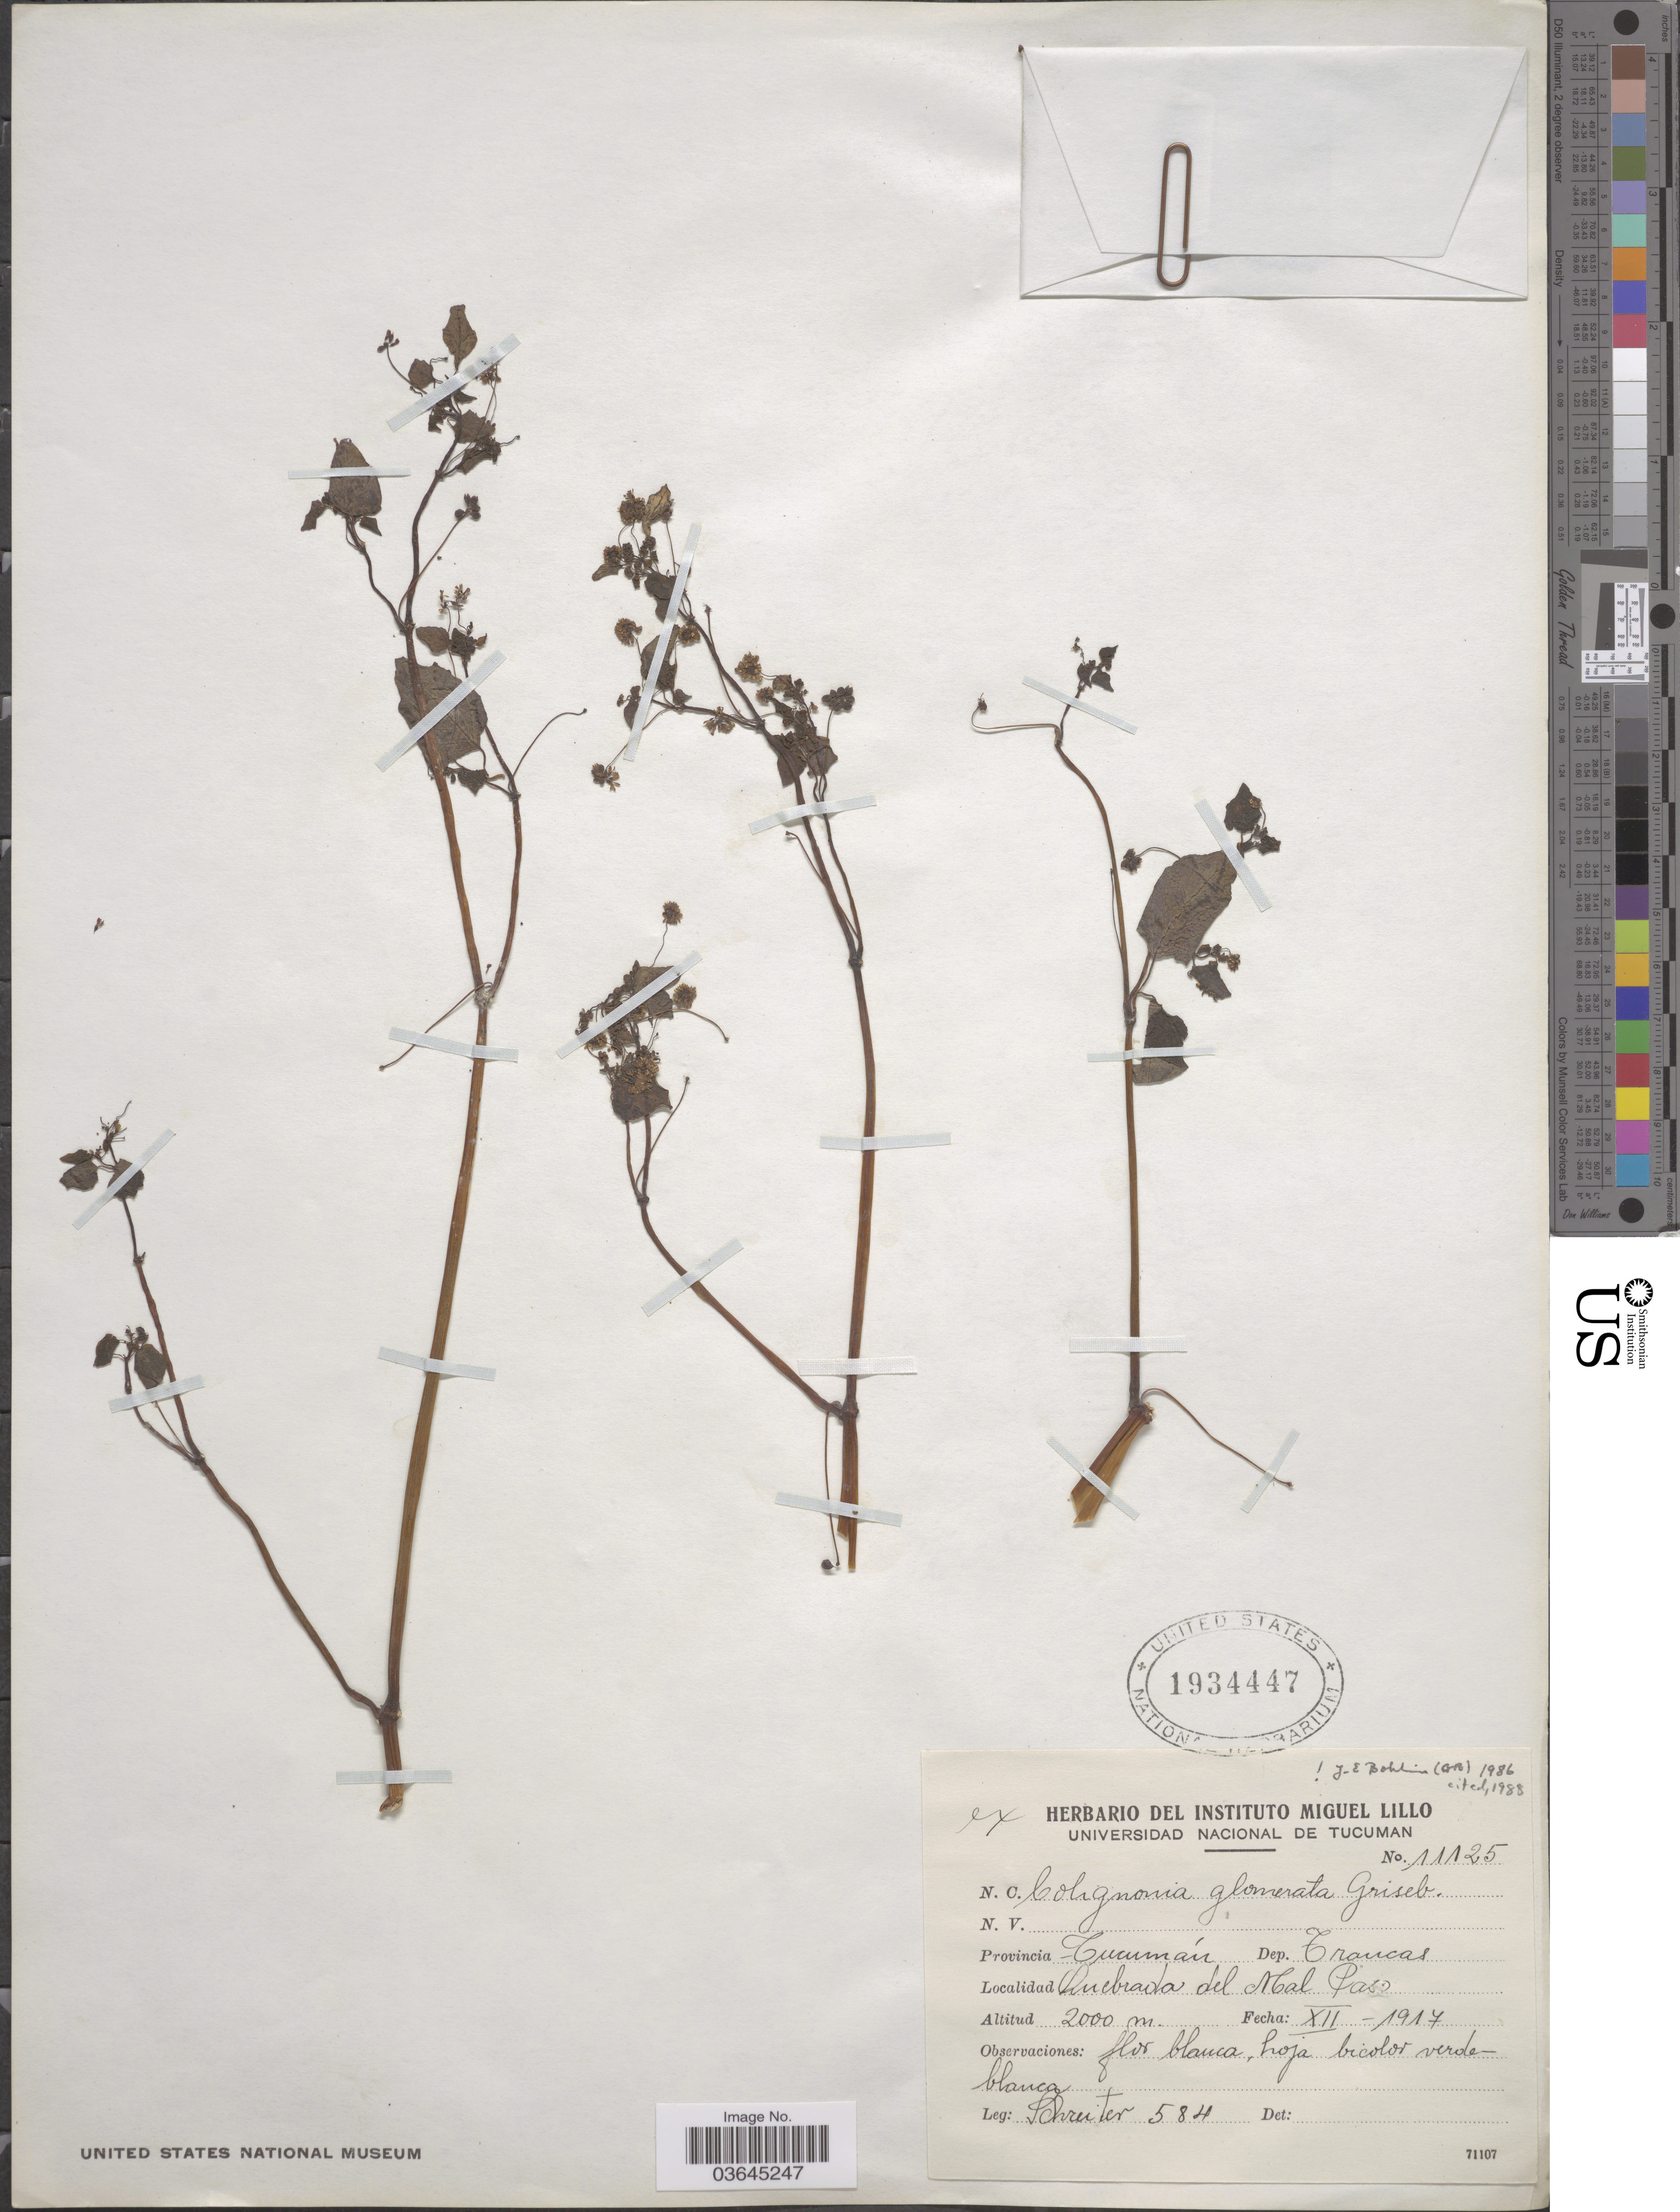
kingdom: Plantae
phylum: Tracheophyta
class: Magnoliopsida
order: Caryophyllales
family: Nyctaginaceae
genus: Colignonia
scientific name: Colignonia glomerata var. glomerata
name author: Griseb.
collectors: -. Schreiter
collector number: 584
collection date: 1917-12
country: Argentina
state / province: Tucuman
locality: Dep. Trancas. Quebrada del Mal Paso.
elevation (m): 2000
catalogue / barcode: US 1934447